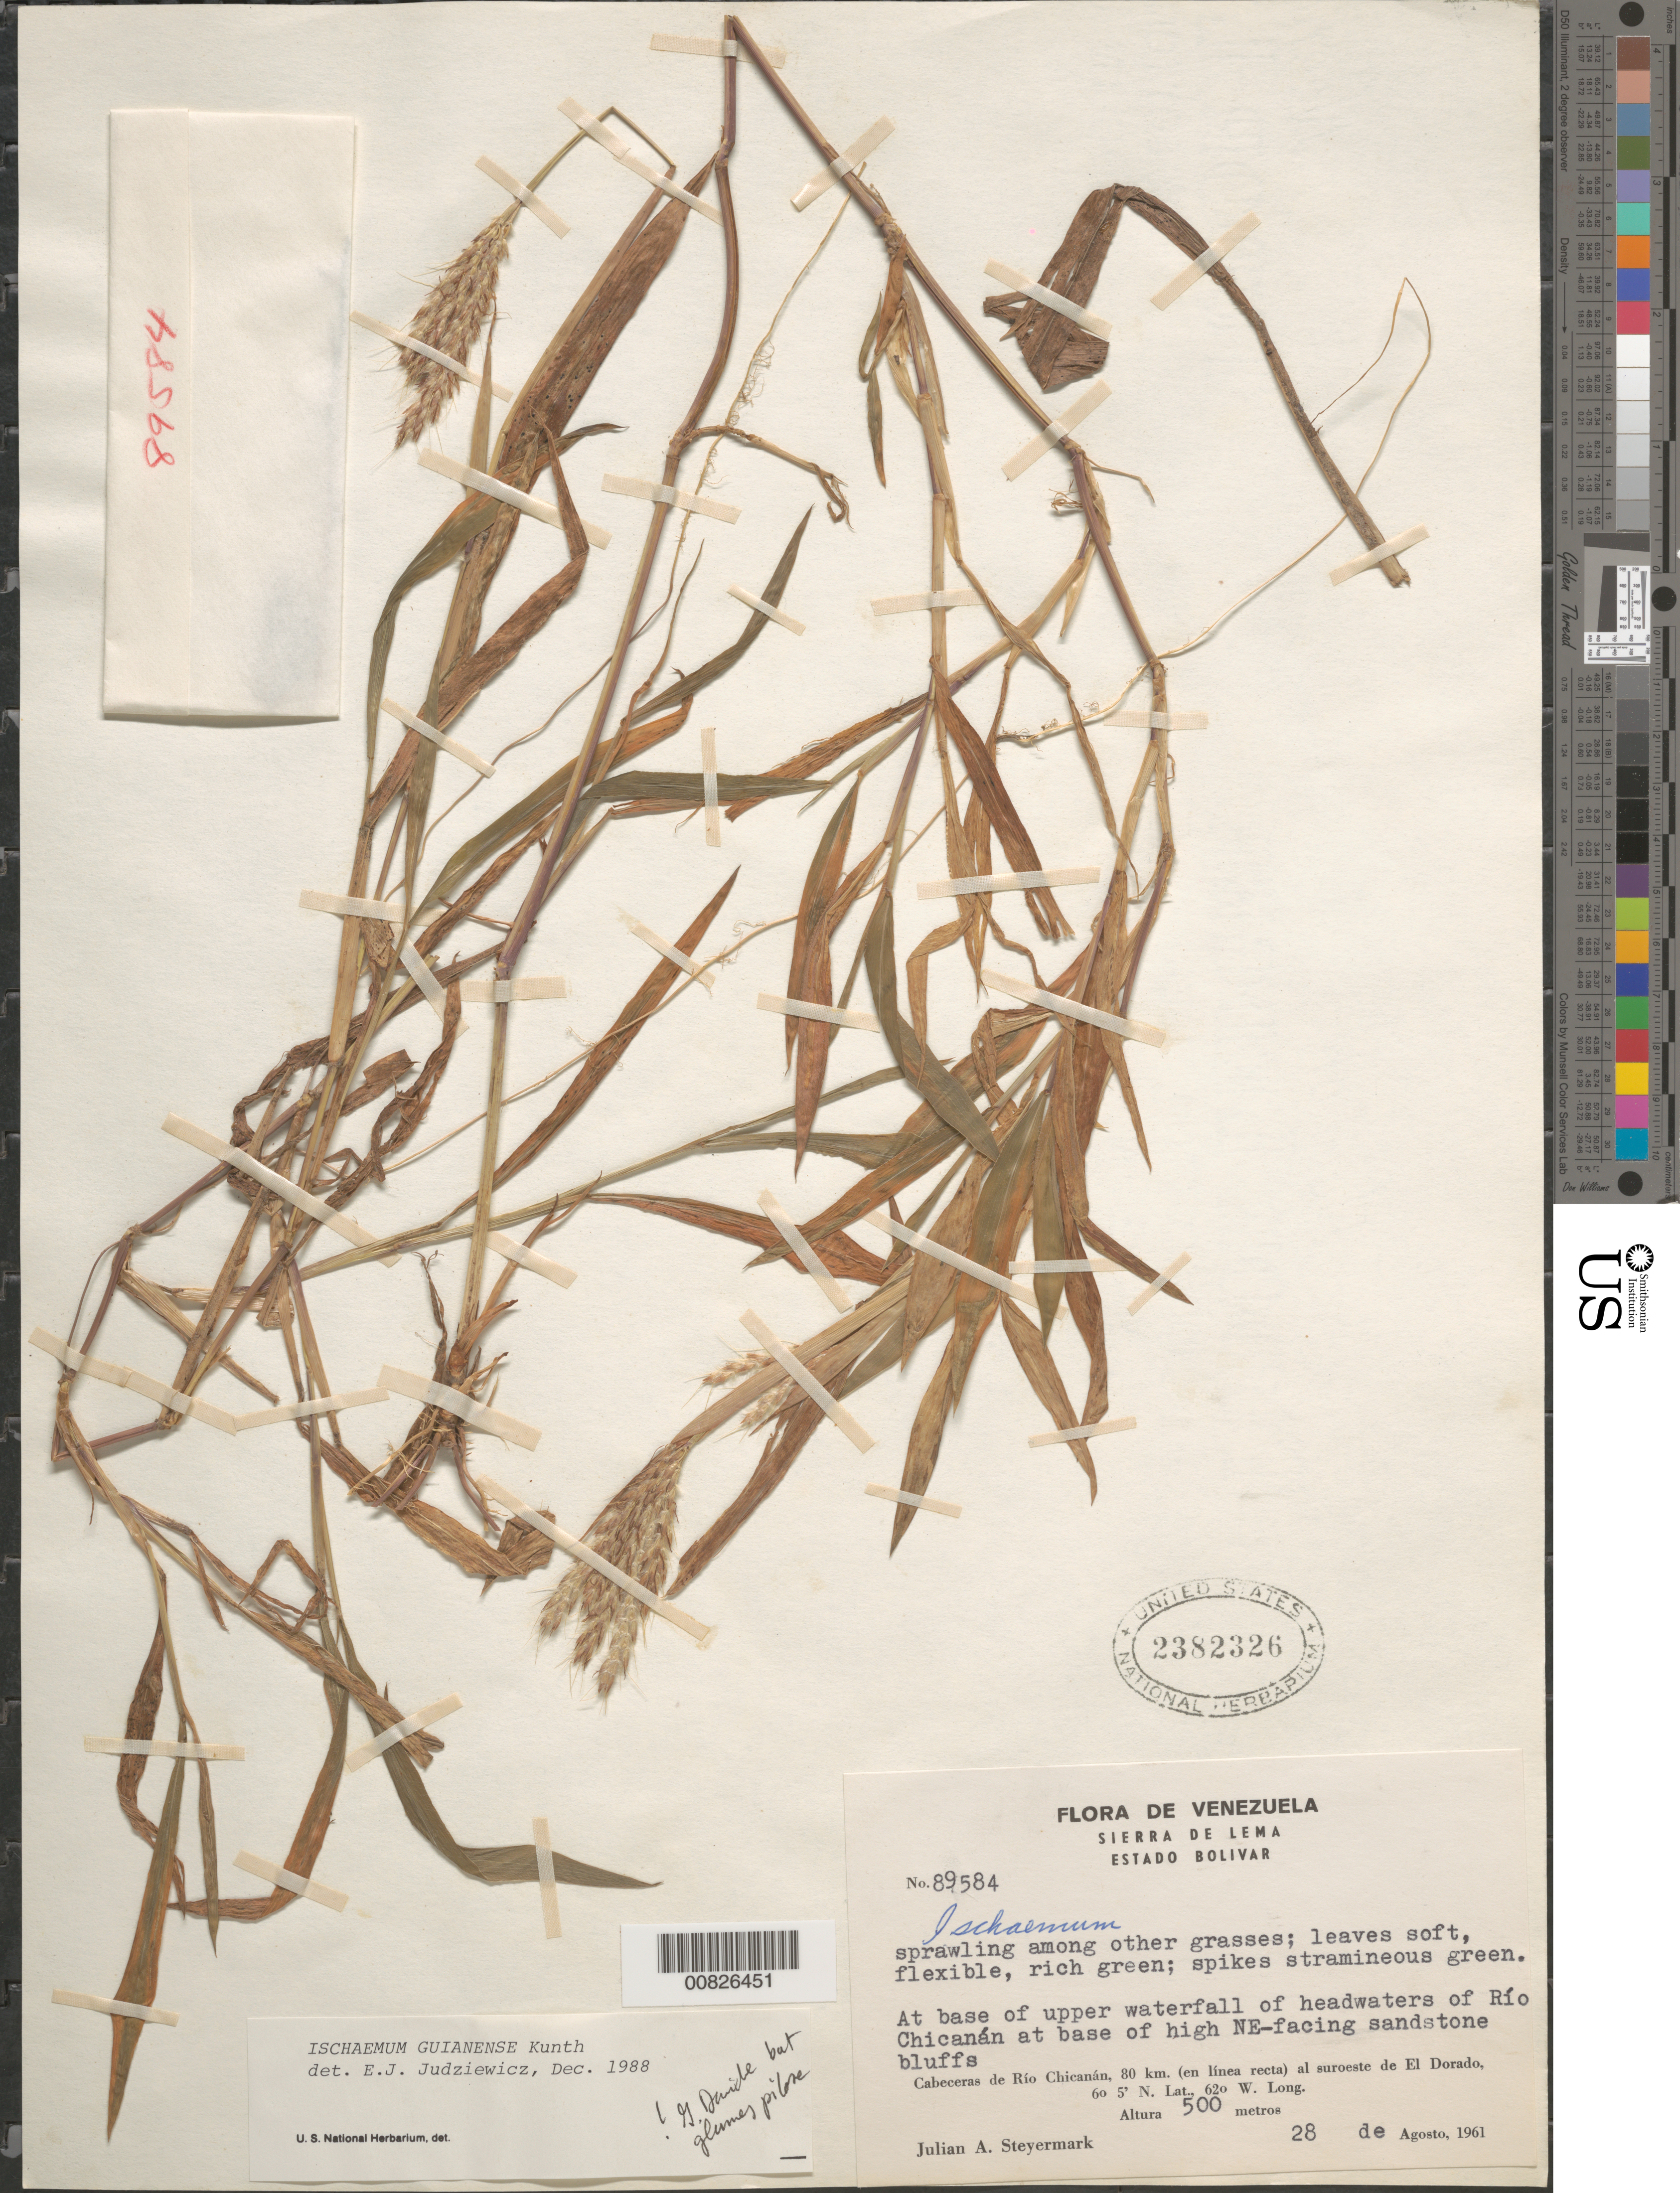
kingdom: Plantae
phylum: Tracheophyta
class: Liliopsida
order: Poales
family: Poaceae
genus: Ischaemum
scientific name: Ischaemum guianense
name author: Kunth ex Hack.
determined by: Davidse, Gerrit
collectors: J. Steyermark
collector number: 89584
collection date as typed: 28-Aug-61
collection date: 1961-08-28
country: Venezuela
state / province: Bolívar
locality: Sierra de Lema, Cabeceras de Río Chicanán, 80 km in straight line to SW of El Dorado, headwaters of Río Chicanán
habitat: Base of upper waterfall of headwaters and at base of high NE-facing sandstone bluffs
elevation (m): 500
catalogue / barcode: US 2382326